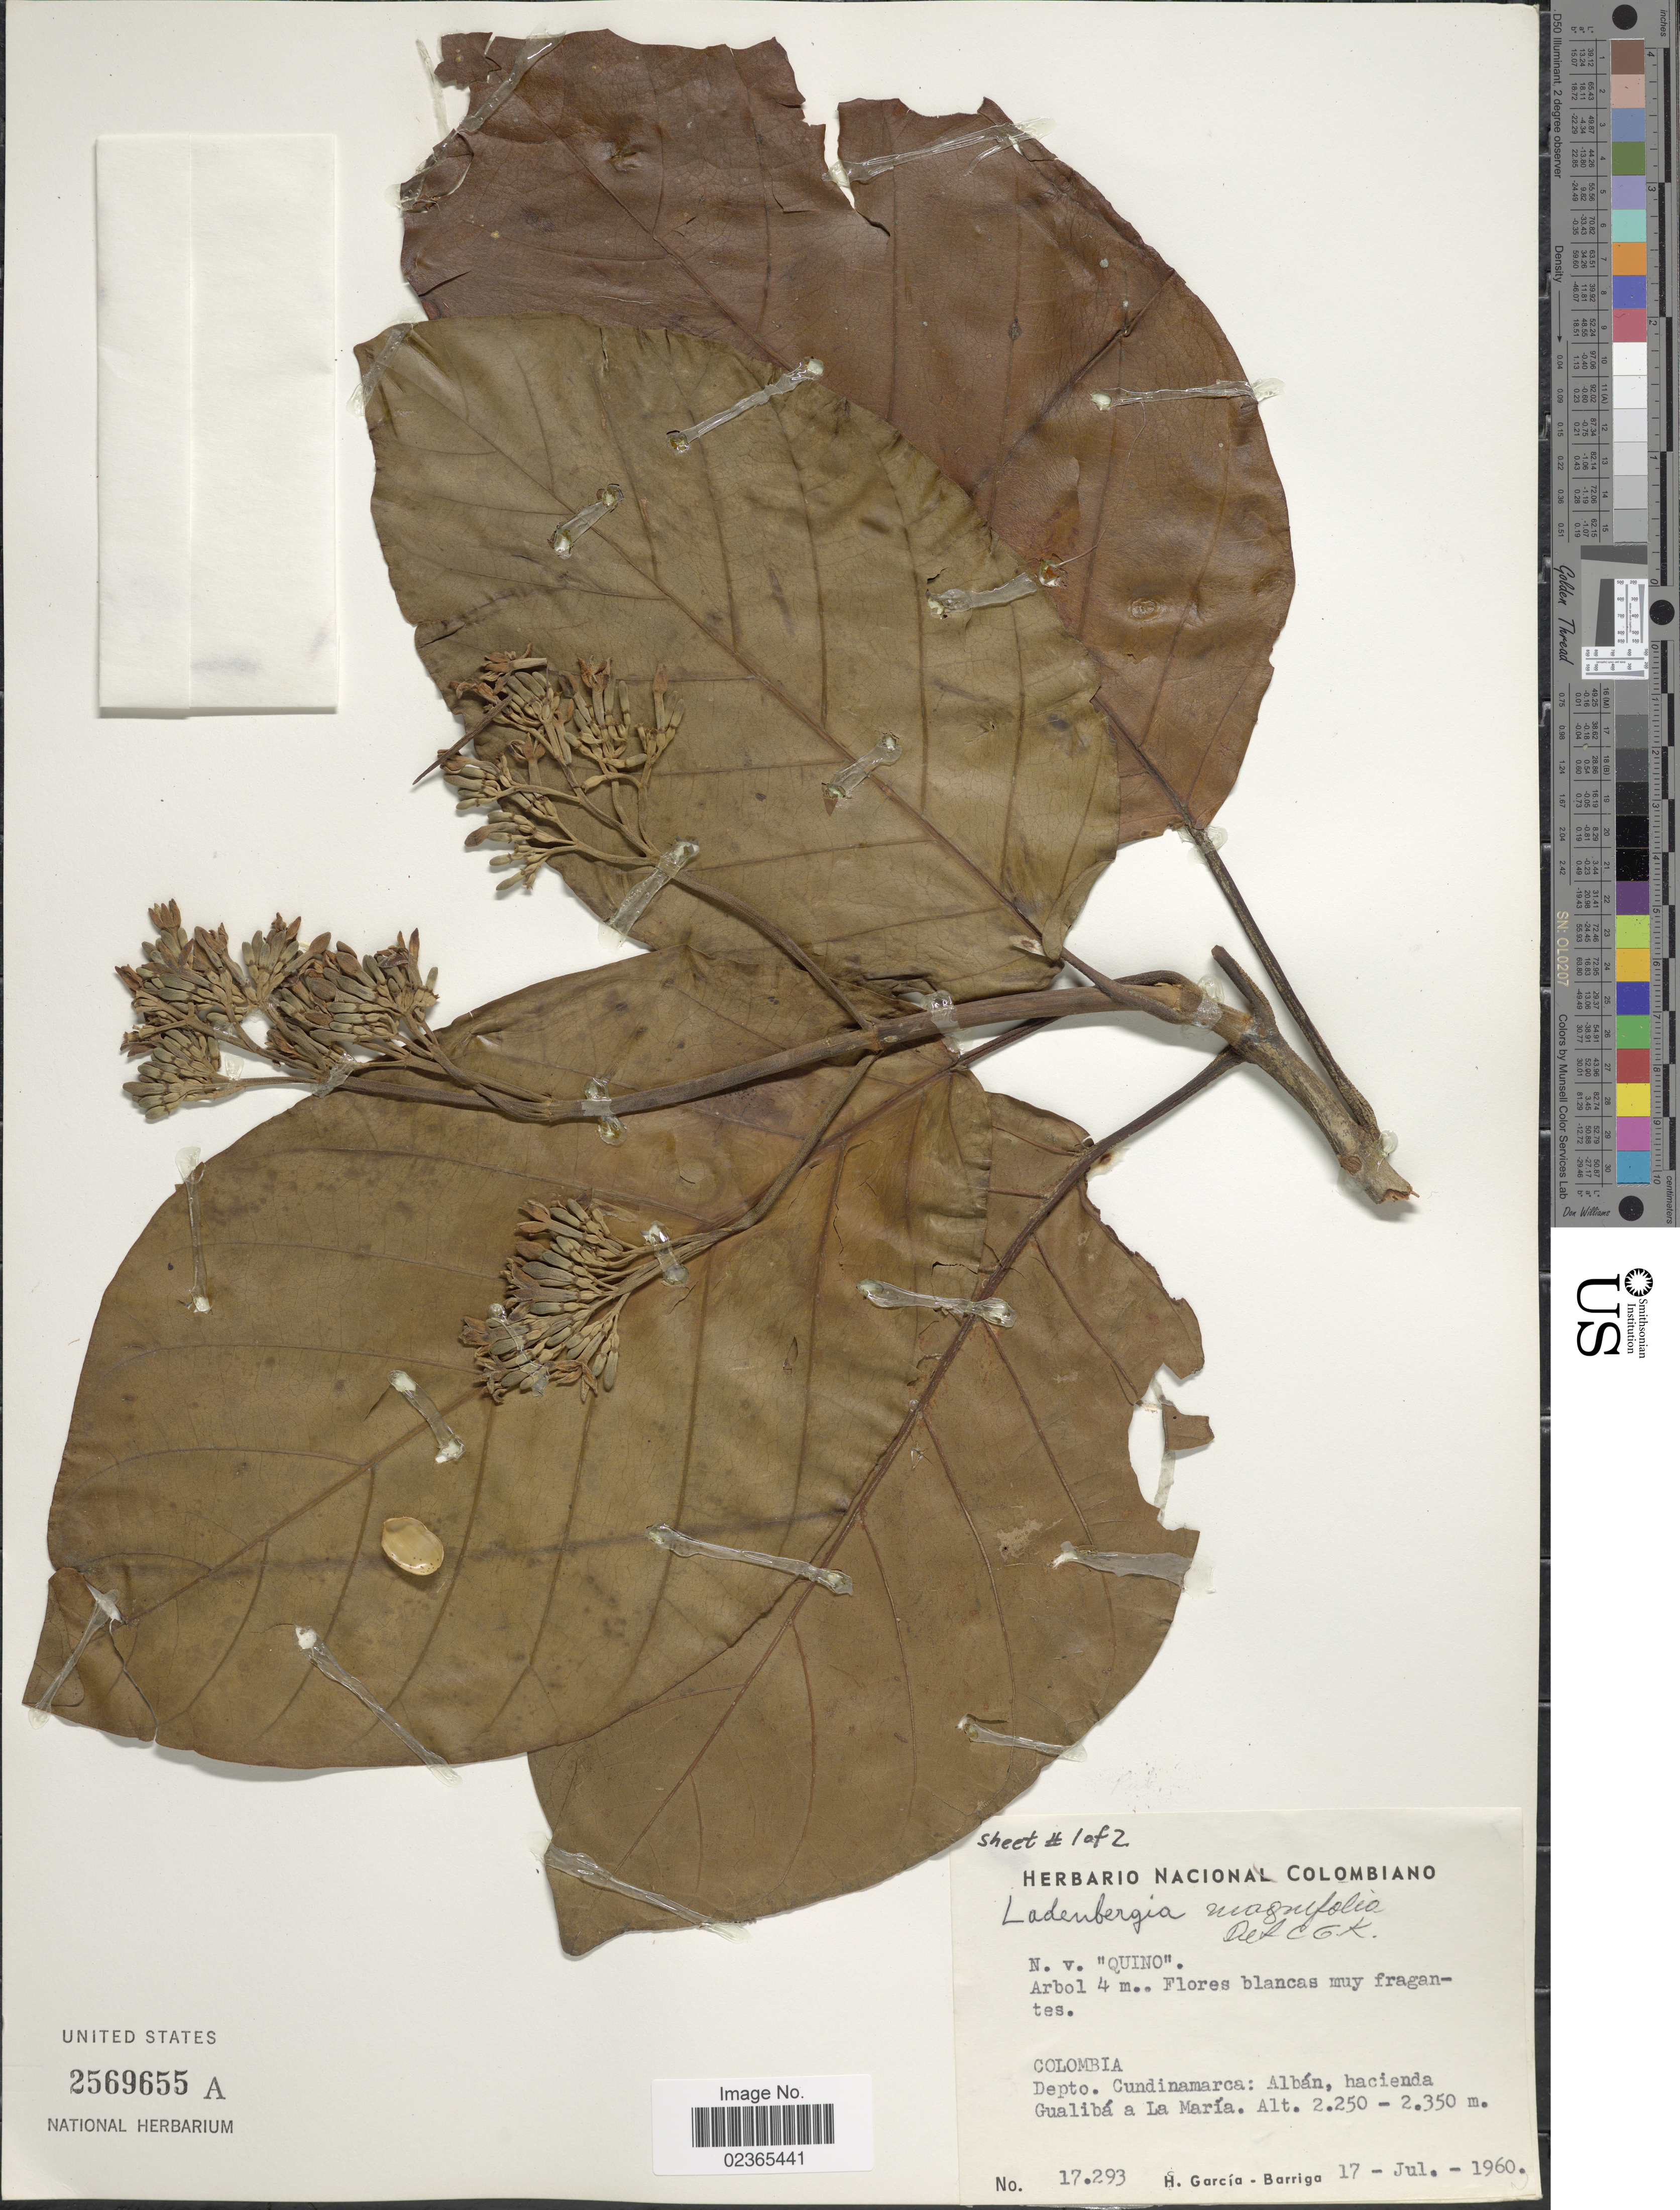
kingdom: Plantae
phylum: Tracheophyta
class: Magnoliopsida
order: Gentianales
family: Rubiaceae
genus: Ladenbergia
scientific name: Ladenbergia oblongifolia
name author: (Mutis) L. Andersson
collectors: H. García Barriga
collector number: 17293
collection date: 1960-07-17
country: Colombia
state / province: Cundinamarca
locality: Alban, hacienda Gualiba a La Maria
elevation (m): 2250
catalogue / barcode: US 2569655A